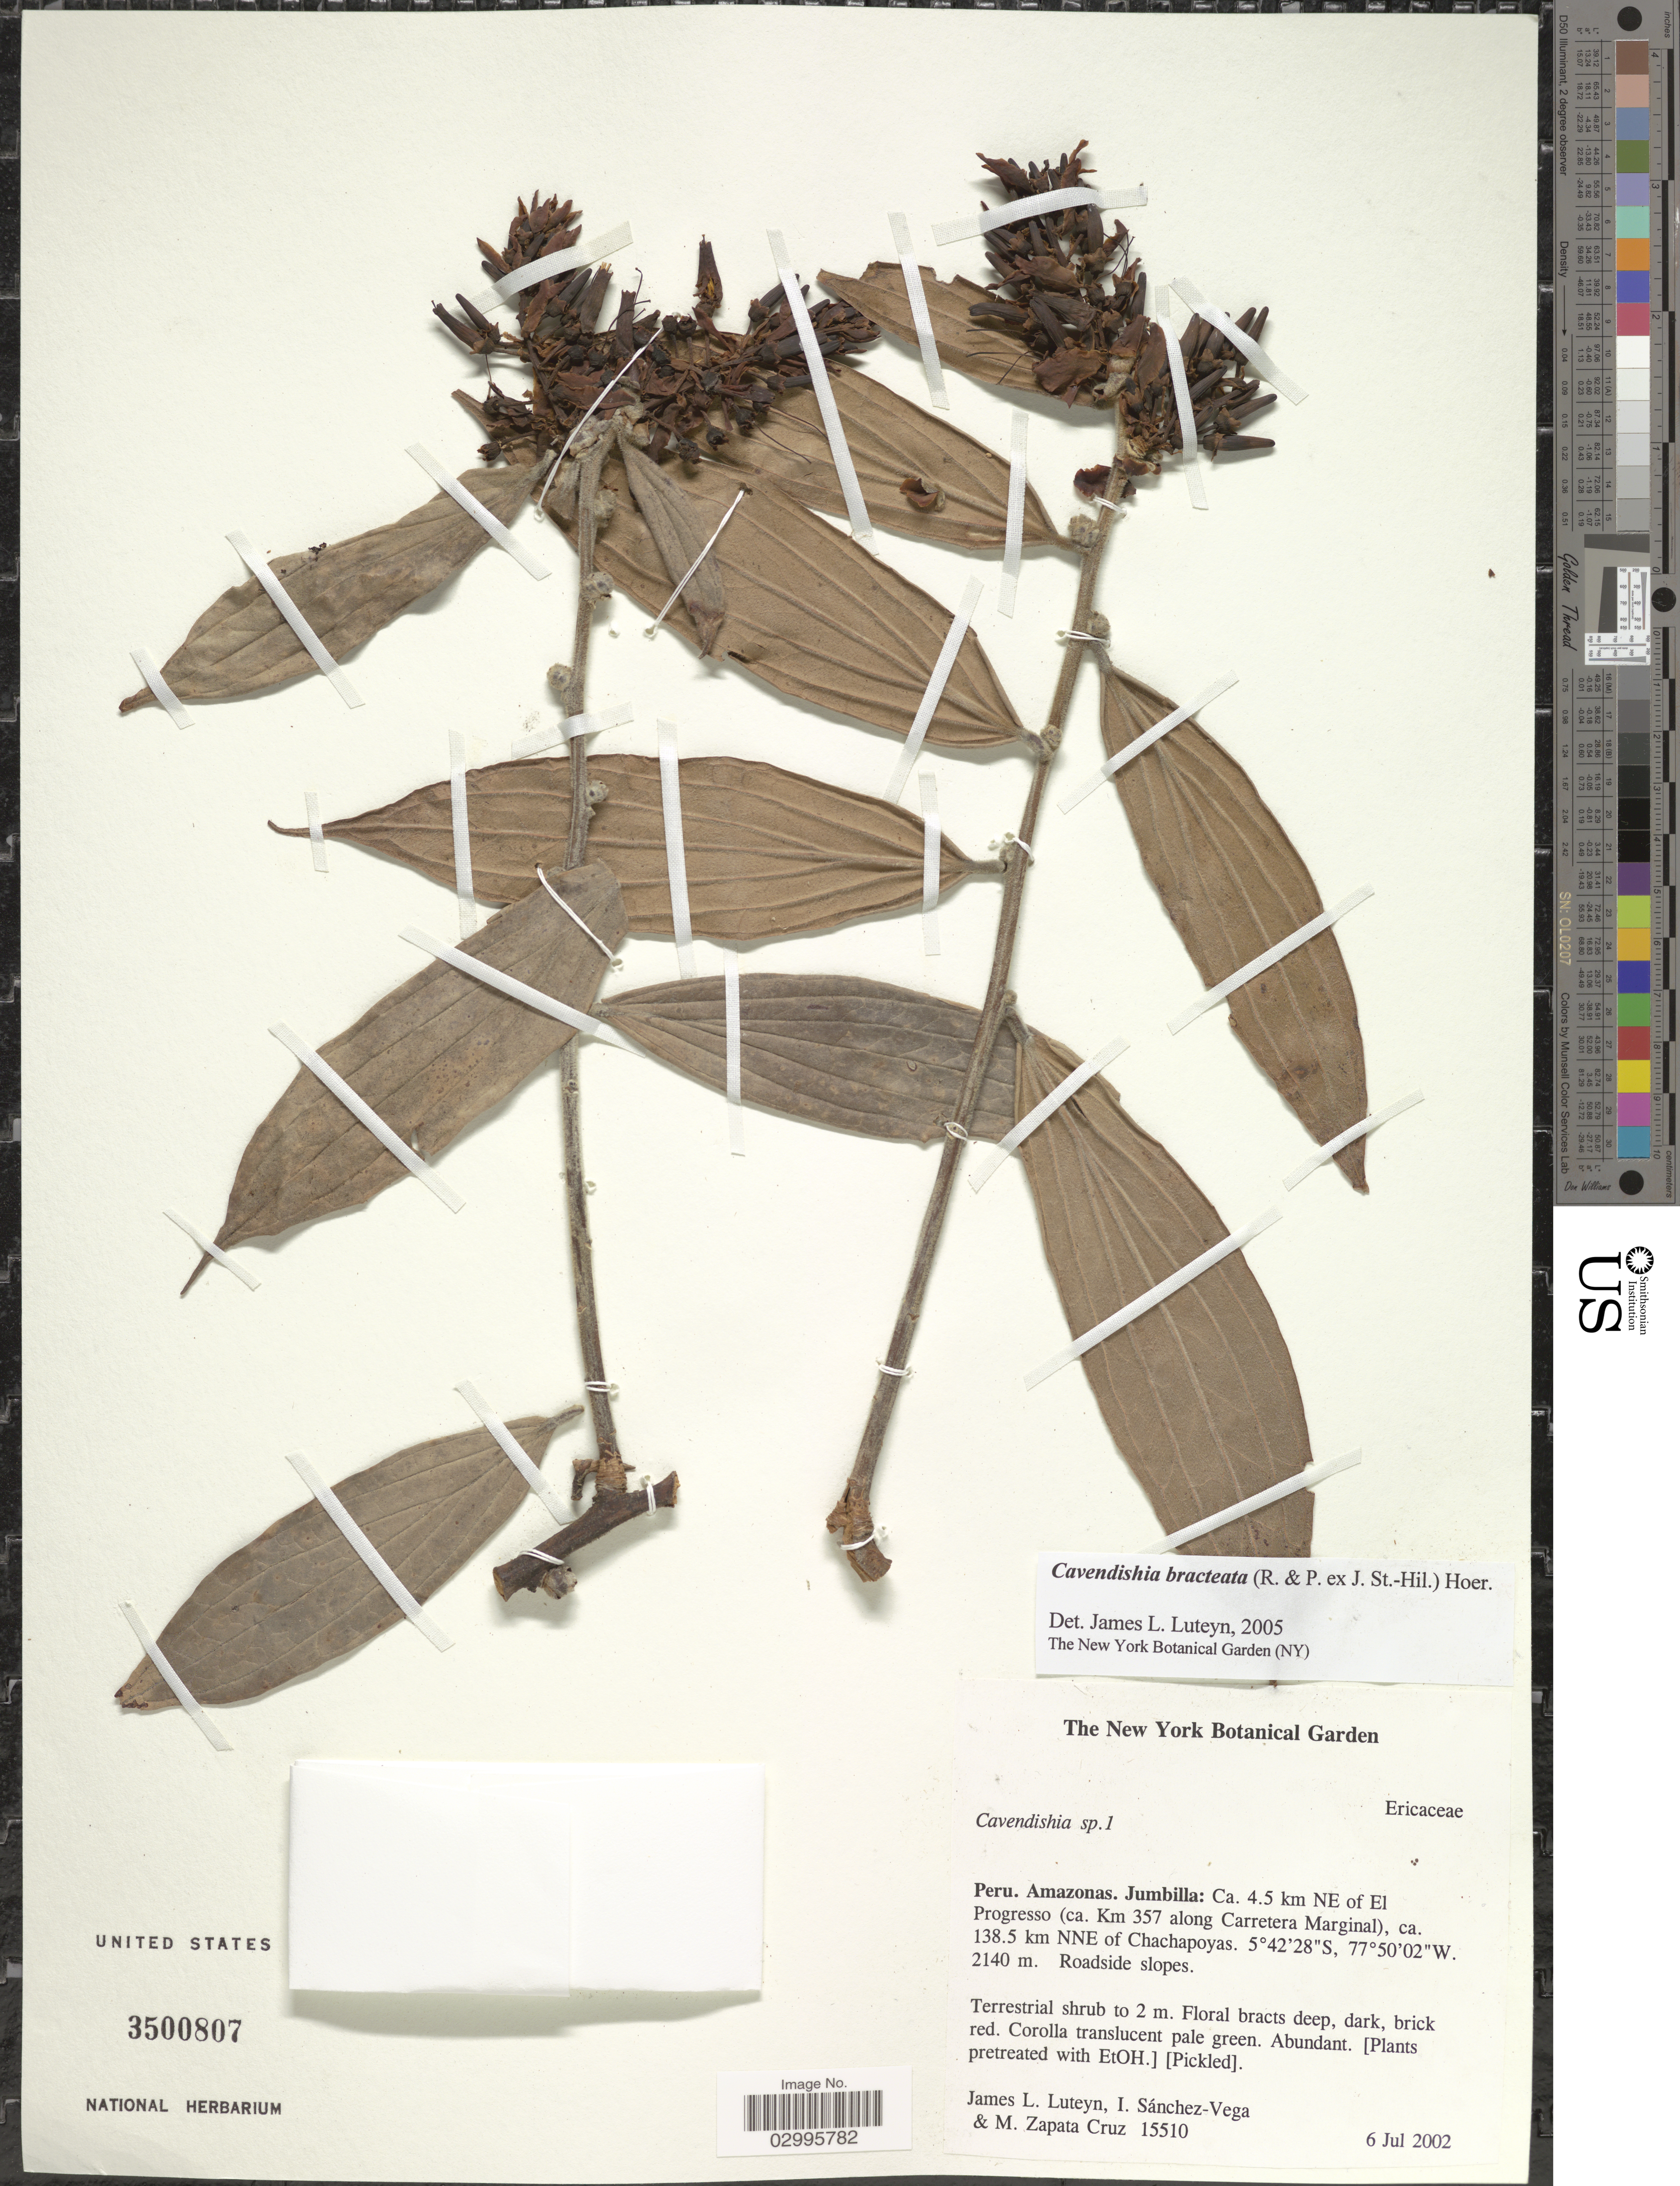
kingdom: Plantae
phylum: Tracheophyta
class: Magnoliopsida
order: Ericales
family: Ericaceae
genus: Cavendishia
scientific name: Cavendishia bracteata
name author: (Ruiz & Pav. ex J. St.-Hil.) Hoerold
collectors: J. Luteyn, I. Sánchez-Vega & M. Zapata Cruz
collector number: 15510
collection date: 2002-07-06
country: Peru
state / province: Amazonas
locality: Jumbilla: Ca. 4.5 km NE of El Progresso (ca. Km 357 along Carretera Marginal), ca. 138.5 km NNE of Chachapoyas.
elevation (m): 2140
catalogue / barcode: US 3500807